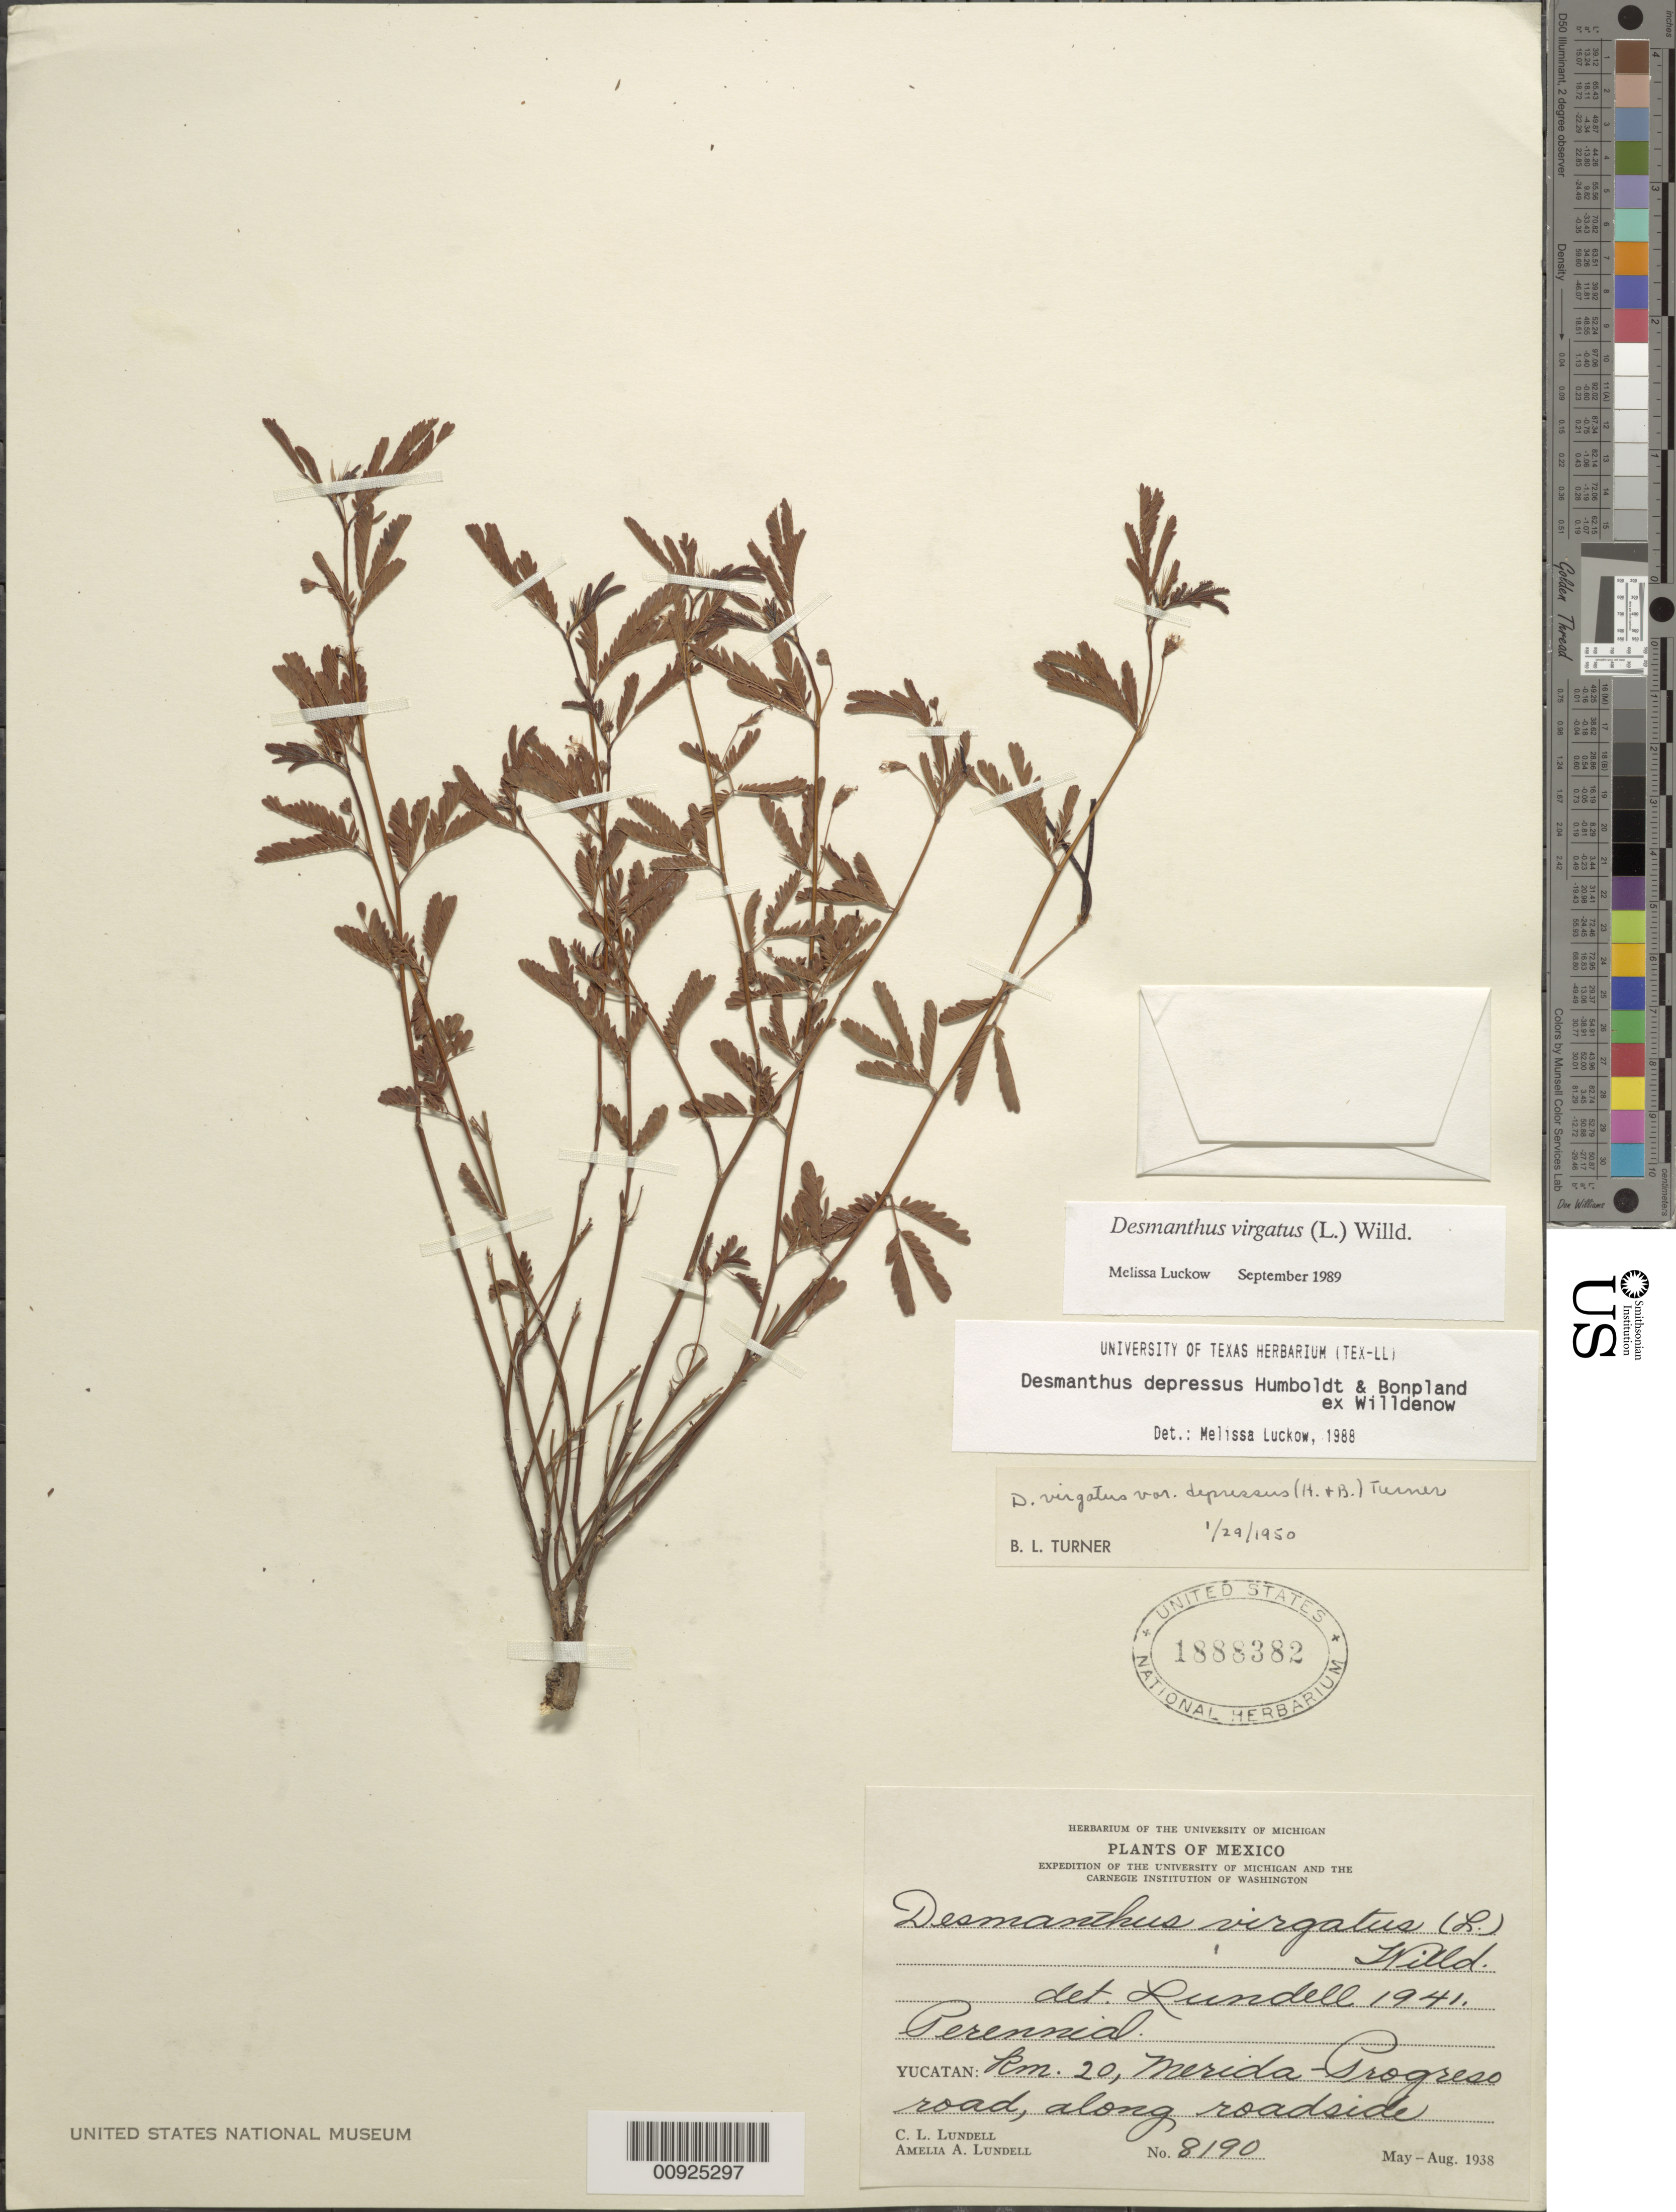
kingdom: Plantae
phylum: Tracheophyta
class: Magnoliopsida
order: Fabales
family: Fabaceae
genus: Desmanthus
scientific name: Desmanthus virgatus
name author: (L.) Willd.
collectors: C. L. Lundell & A. A. Lundell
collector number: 8190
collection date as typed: May 1938 to -- Aug 1938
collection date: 1938-05/1938-08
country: Mexico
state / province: Yucatán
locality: Yucatán: km. 20, Mérida - Progreso road.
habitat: Along roadside.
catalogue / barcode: US 1888382